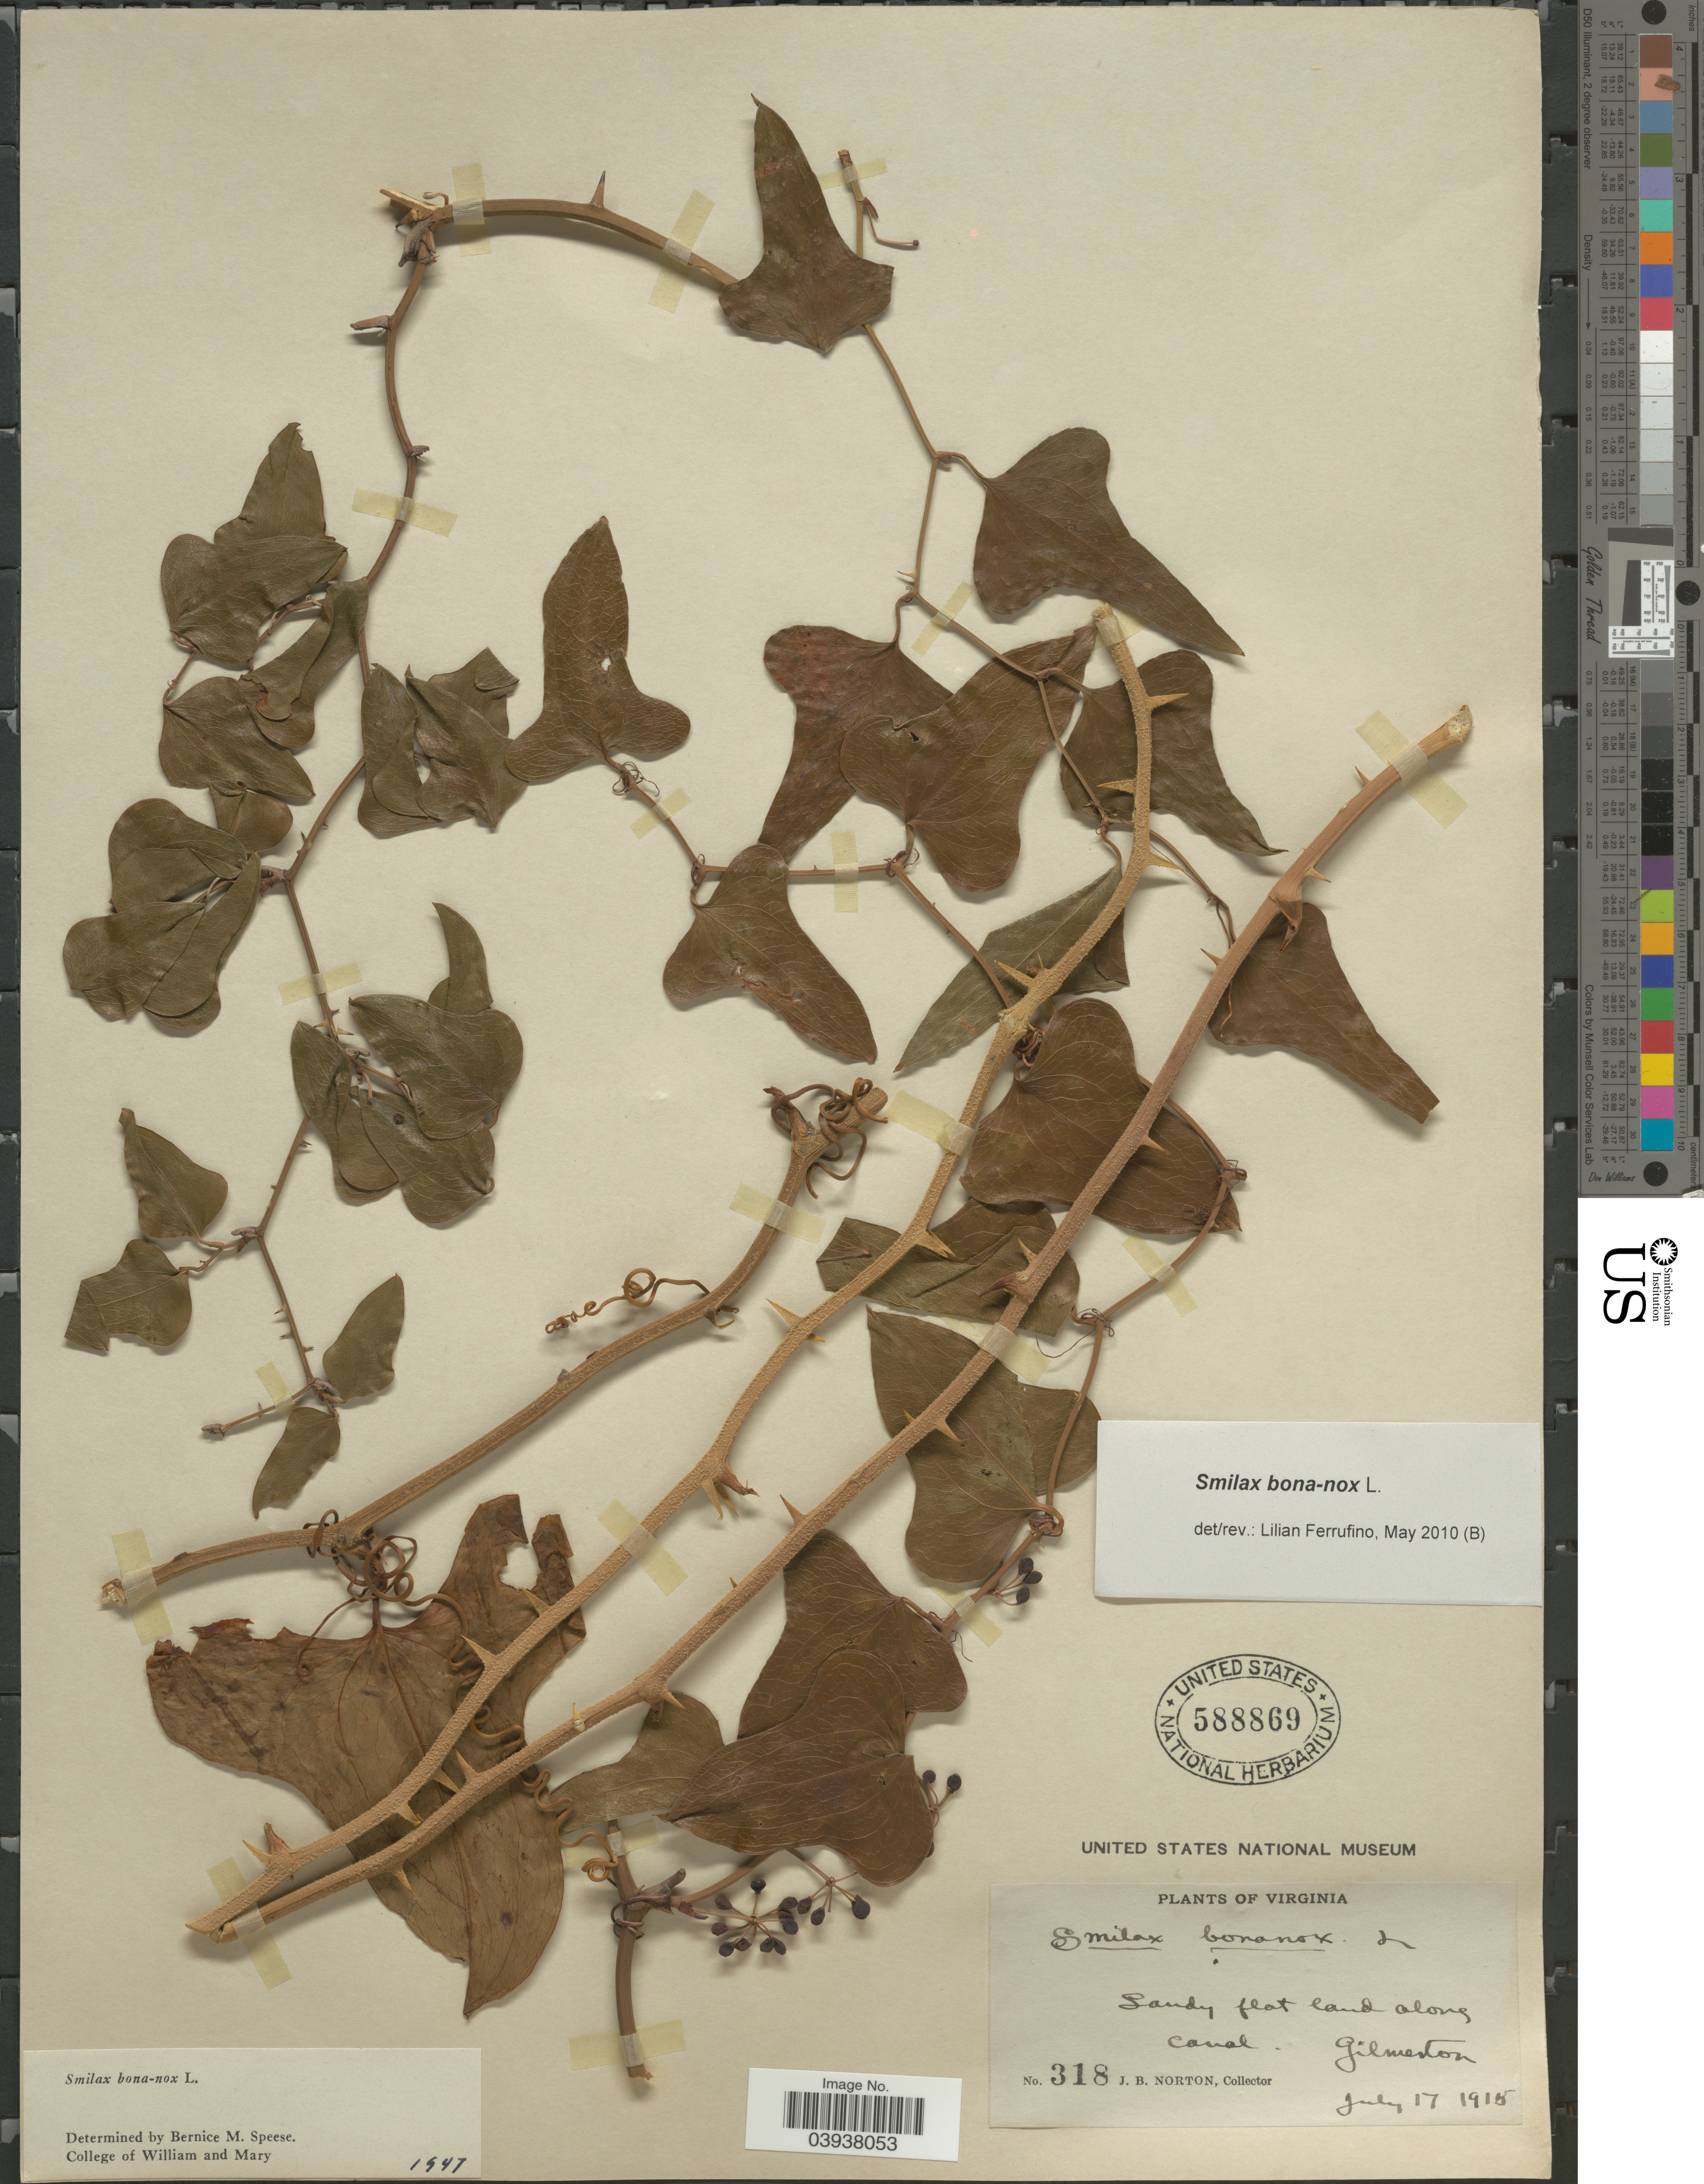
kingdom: Plantae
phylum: Tracheophyta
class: Liliopsida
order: Liliales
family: Smilacaceae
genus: Smilax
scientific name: Smilax bona-nox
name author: L.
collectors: J. B. Norton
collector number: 318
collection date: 1915-07-17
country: United States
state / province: Virginia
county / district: City of Chesapeake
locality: Sandy flat land along canal. Gilmerton.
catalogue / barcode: US 588869